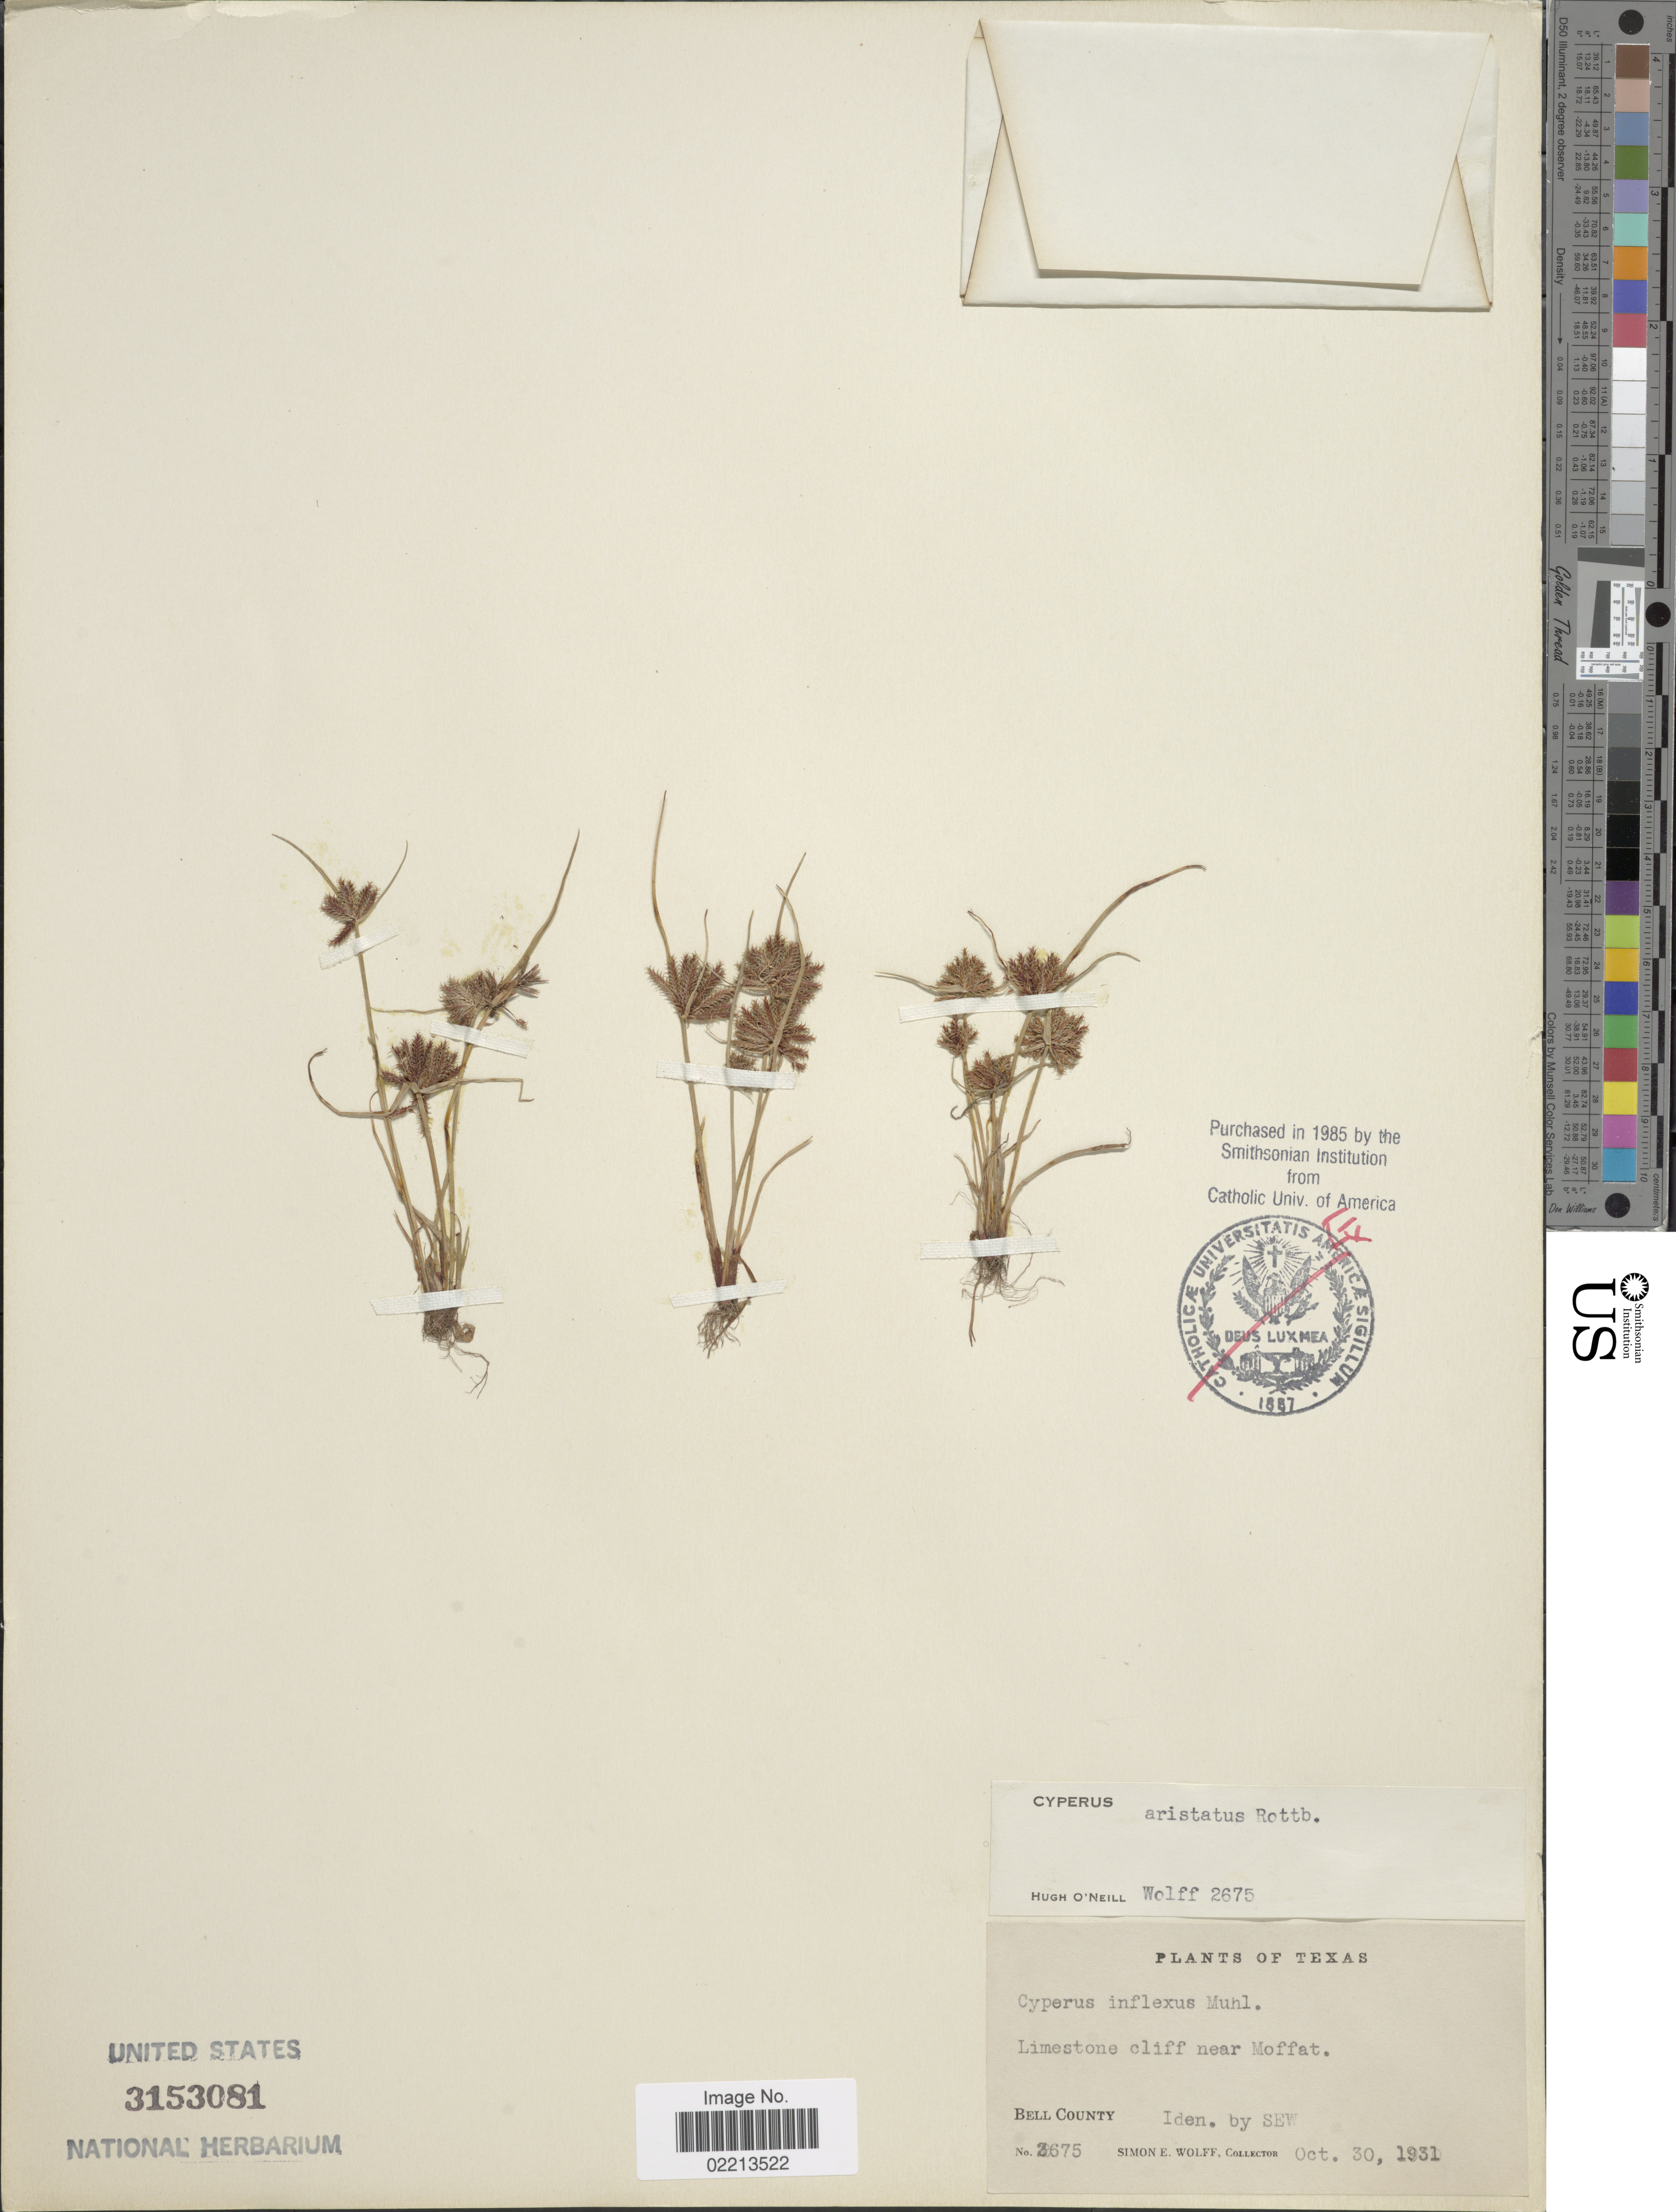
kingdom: Plantae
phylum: Tracheophyta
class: Liliopsida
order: Poales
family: Cyperaceae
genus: Cyperus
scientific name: Cyperus squarrosus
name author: L.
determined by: Strong, Mark T., (BOT), Smithsonian Institution - National Museum of Natural History (UNITED STATES)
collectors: S. E. Wolff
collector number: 2675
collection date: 1931-10-30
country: United States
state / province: Texas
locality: Near Moffat, Bell County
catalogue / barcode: US 3153081